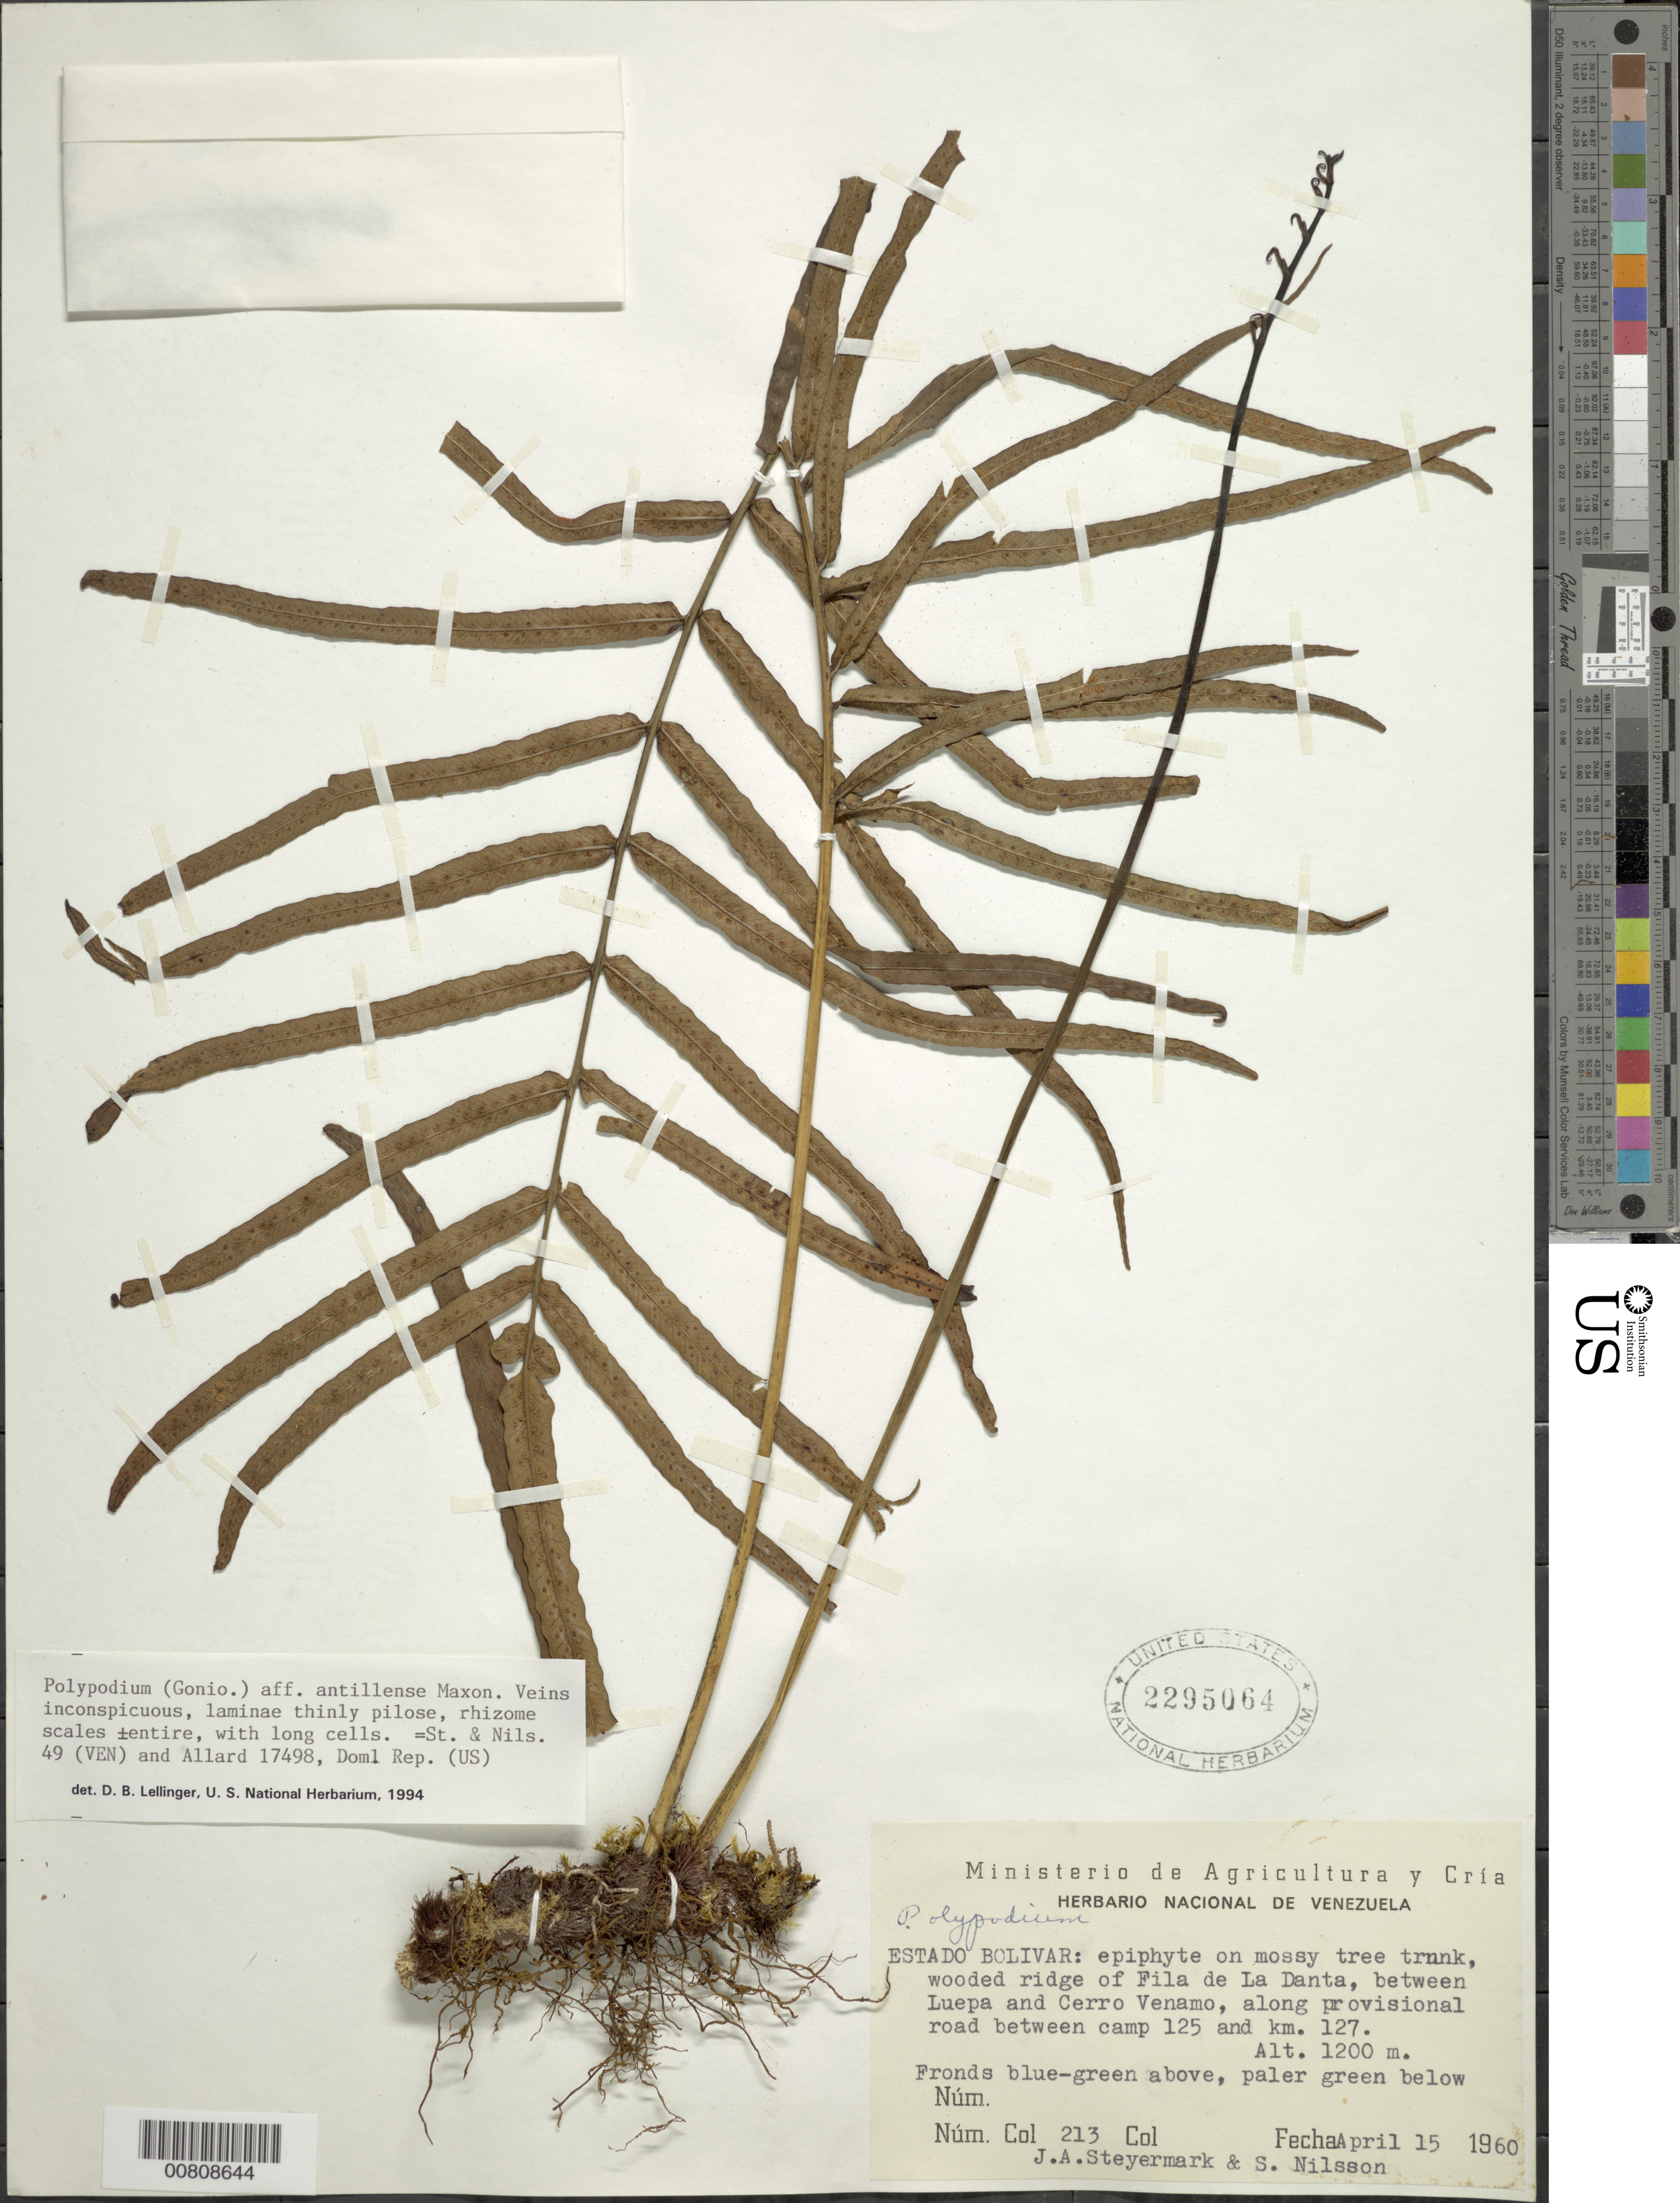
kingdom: Plantae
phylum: Tracheophyta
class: Polypodiopsida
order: Polypodiales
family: Polypodiaceae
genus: Serpocaulon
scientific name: Serpocaulon acuminatum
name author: (Fée) Christenh.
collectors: J. Steyermark & S. Nilsson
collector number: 60 213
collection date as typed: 15-Apr-60 to 17-Apr-60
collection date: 1960-04-15/1960-04-17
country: Venezuela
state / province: Bolívar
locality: Fila La Danta, following the provisional carretera between campamento 125 and km 127, between Luepa and cerro Venamo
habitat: Wooded ridge, on mossy tree trunk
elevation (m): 1200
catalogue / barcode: US 2295064